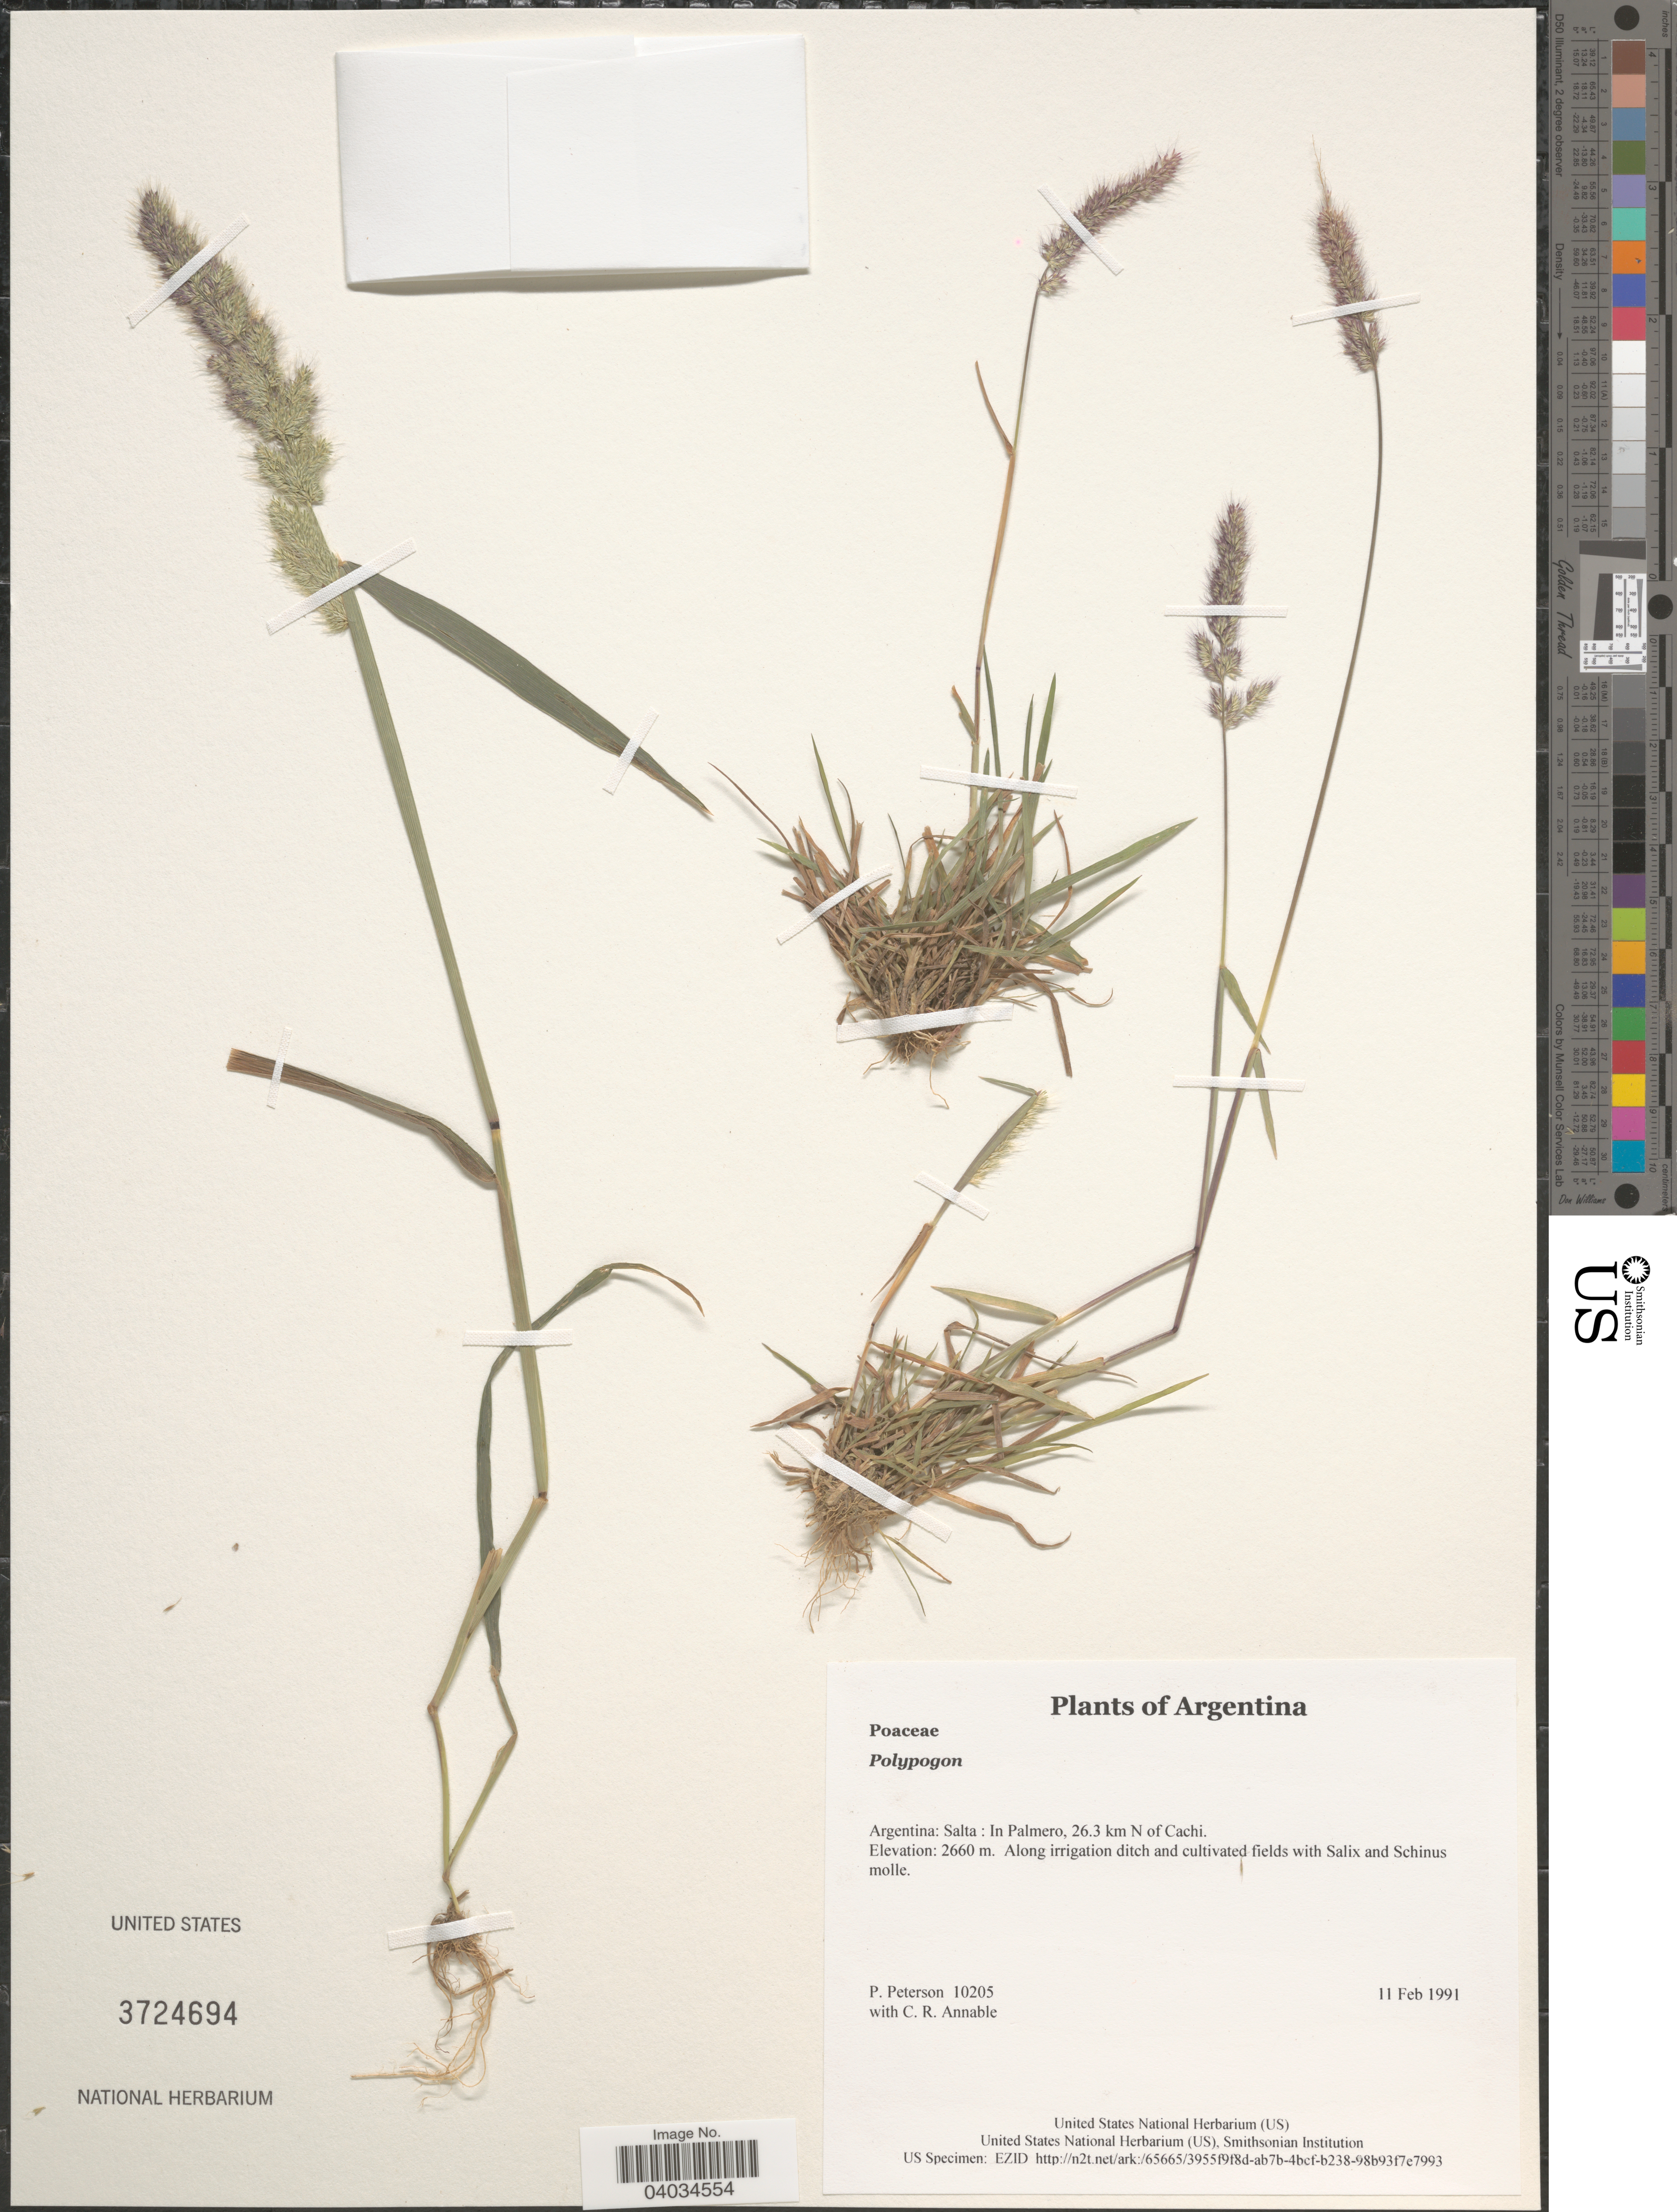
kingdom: Plantae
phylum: Tracheophyta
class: Liliopsida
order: Poales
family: Poaceae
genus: Polypogon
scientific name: Polypogon sp.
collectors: P. Peterson & C. R. Annable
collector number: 10205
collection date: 1991-02-11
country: Argentina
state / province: Salta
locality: In Palmero, 26.3 km N of Cachi. Along irrigation ditch and cultivated fields.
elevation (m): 2660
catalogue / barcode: US 3724694